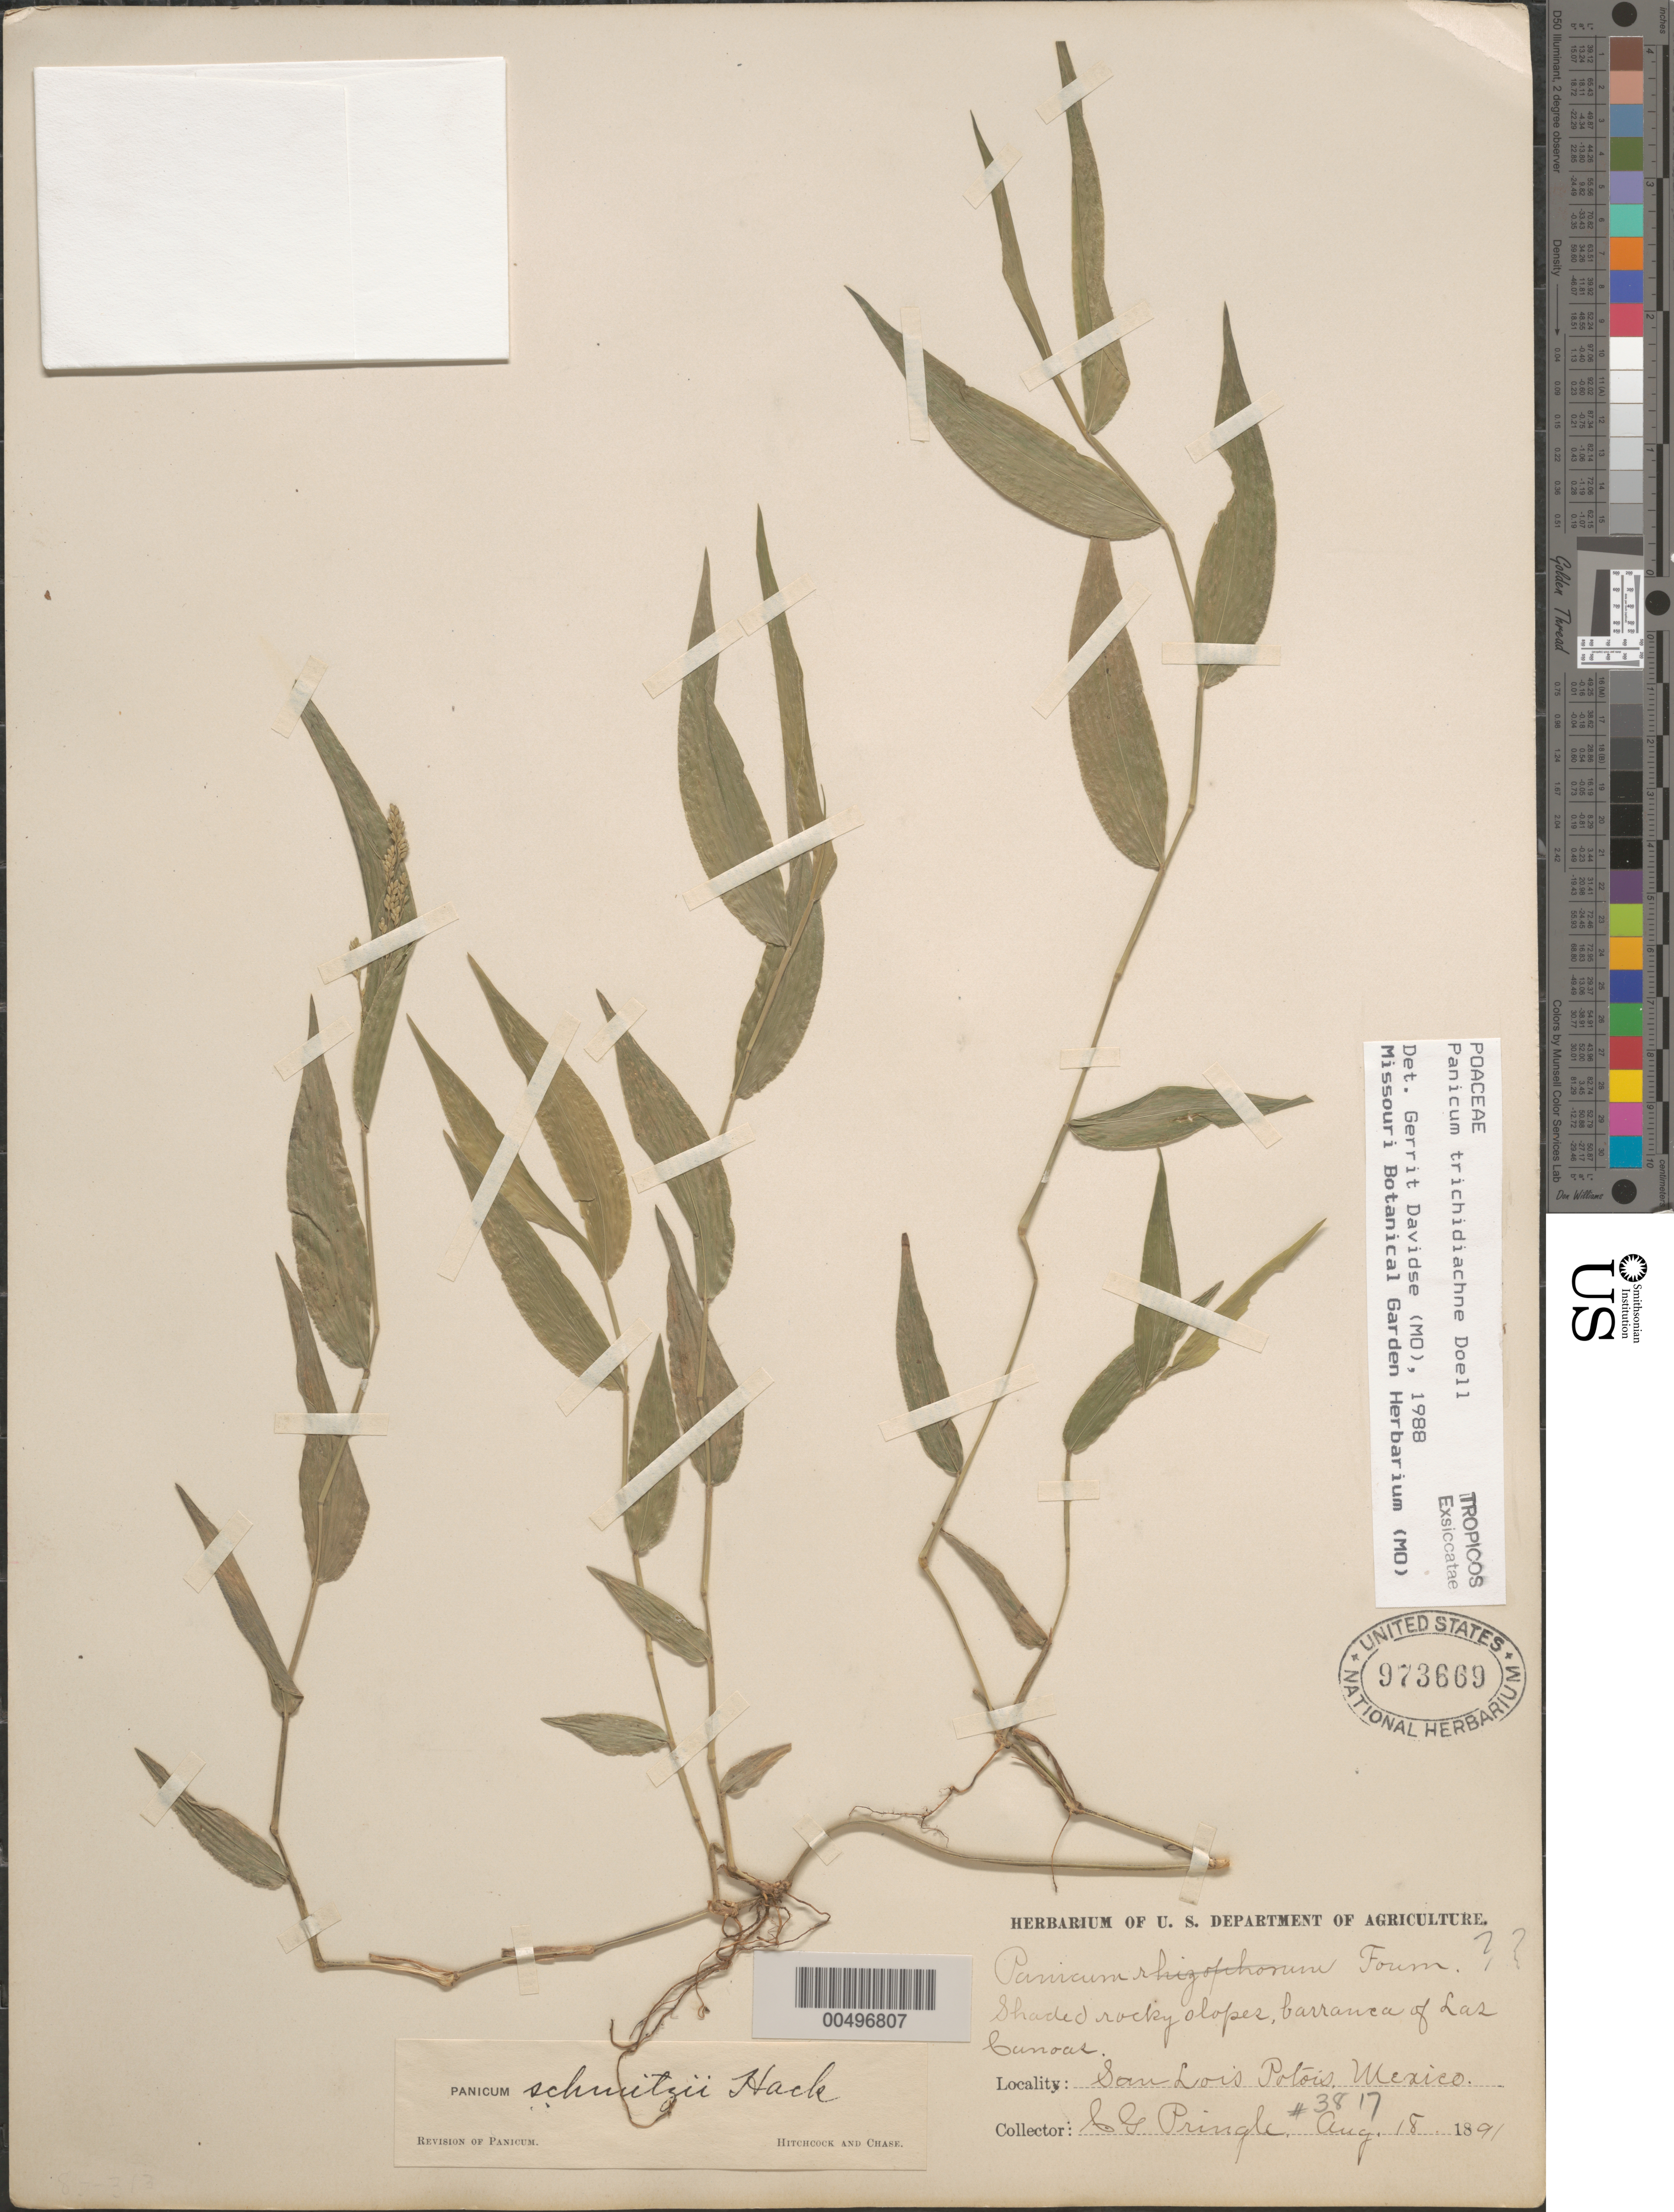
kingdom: Plantae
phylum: Tracheophyta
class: Liliopsida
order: Poales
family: Poaceae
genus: Panicum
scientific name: Panicum trichidiachne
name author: Döll in Mart.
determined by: Davidse, Gerrit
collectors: C. G. Pringle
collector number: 3817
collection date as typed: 18 Aug 1891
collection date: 1891-08-18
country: Mexico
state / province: San Luis Potosi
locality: Barranca of Las Canoas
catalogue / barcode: US 973669